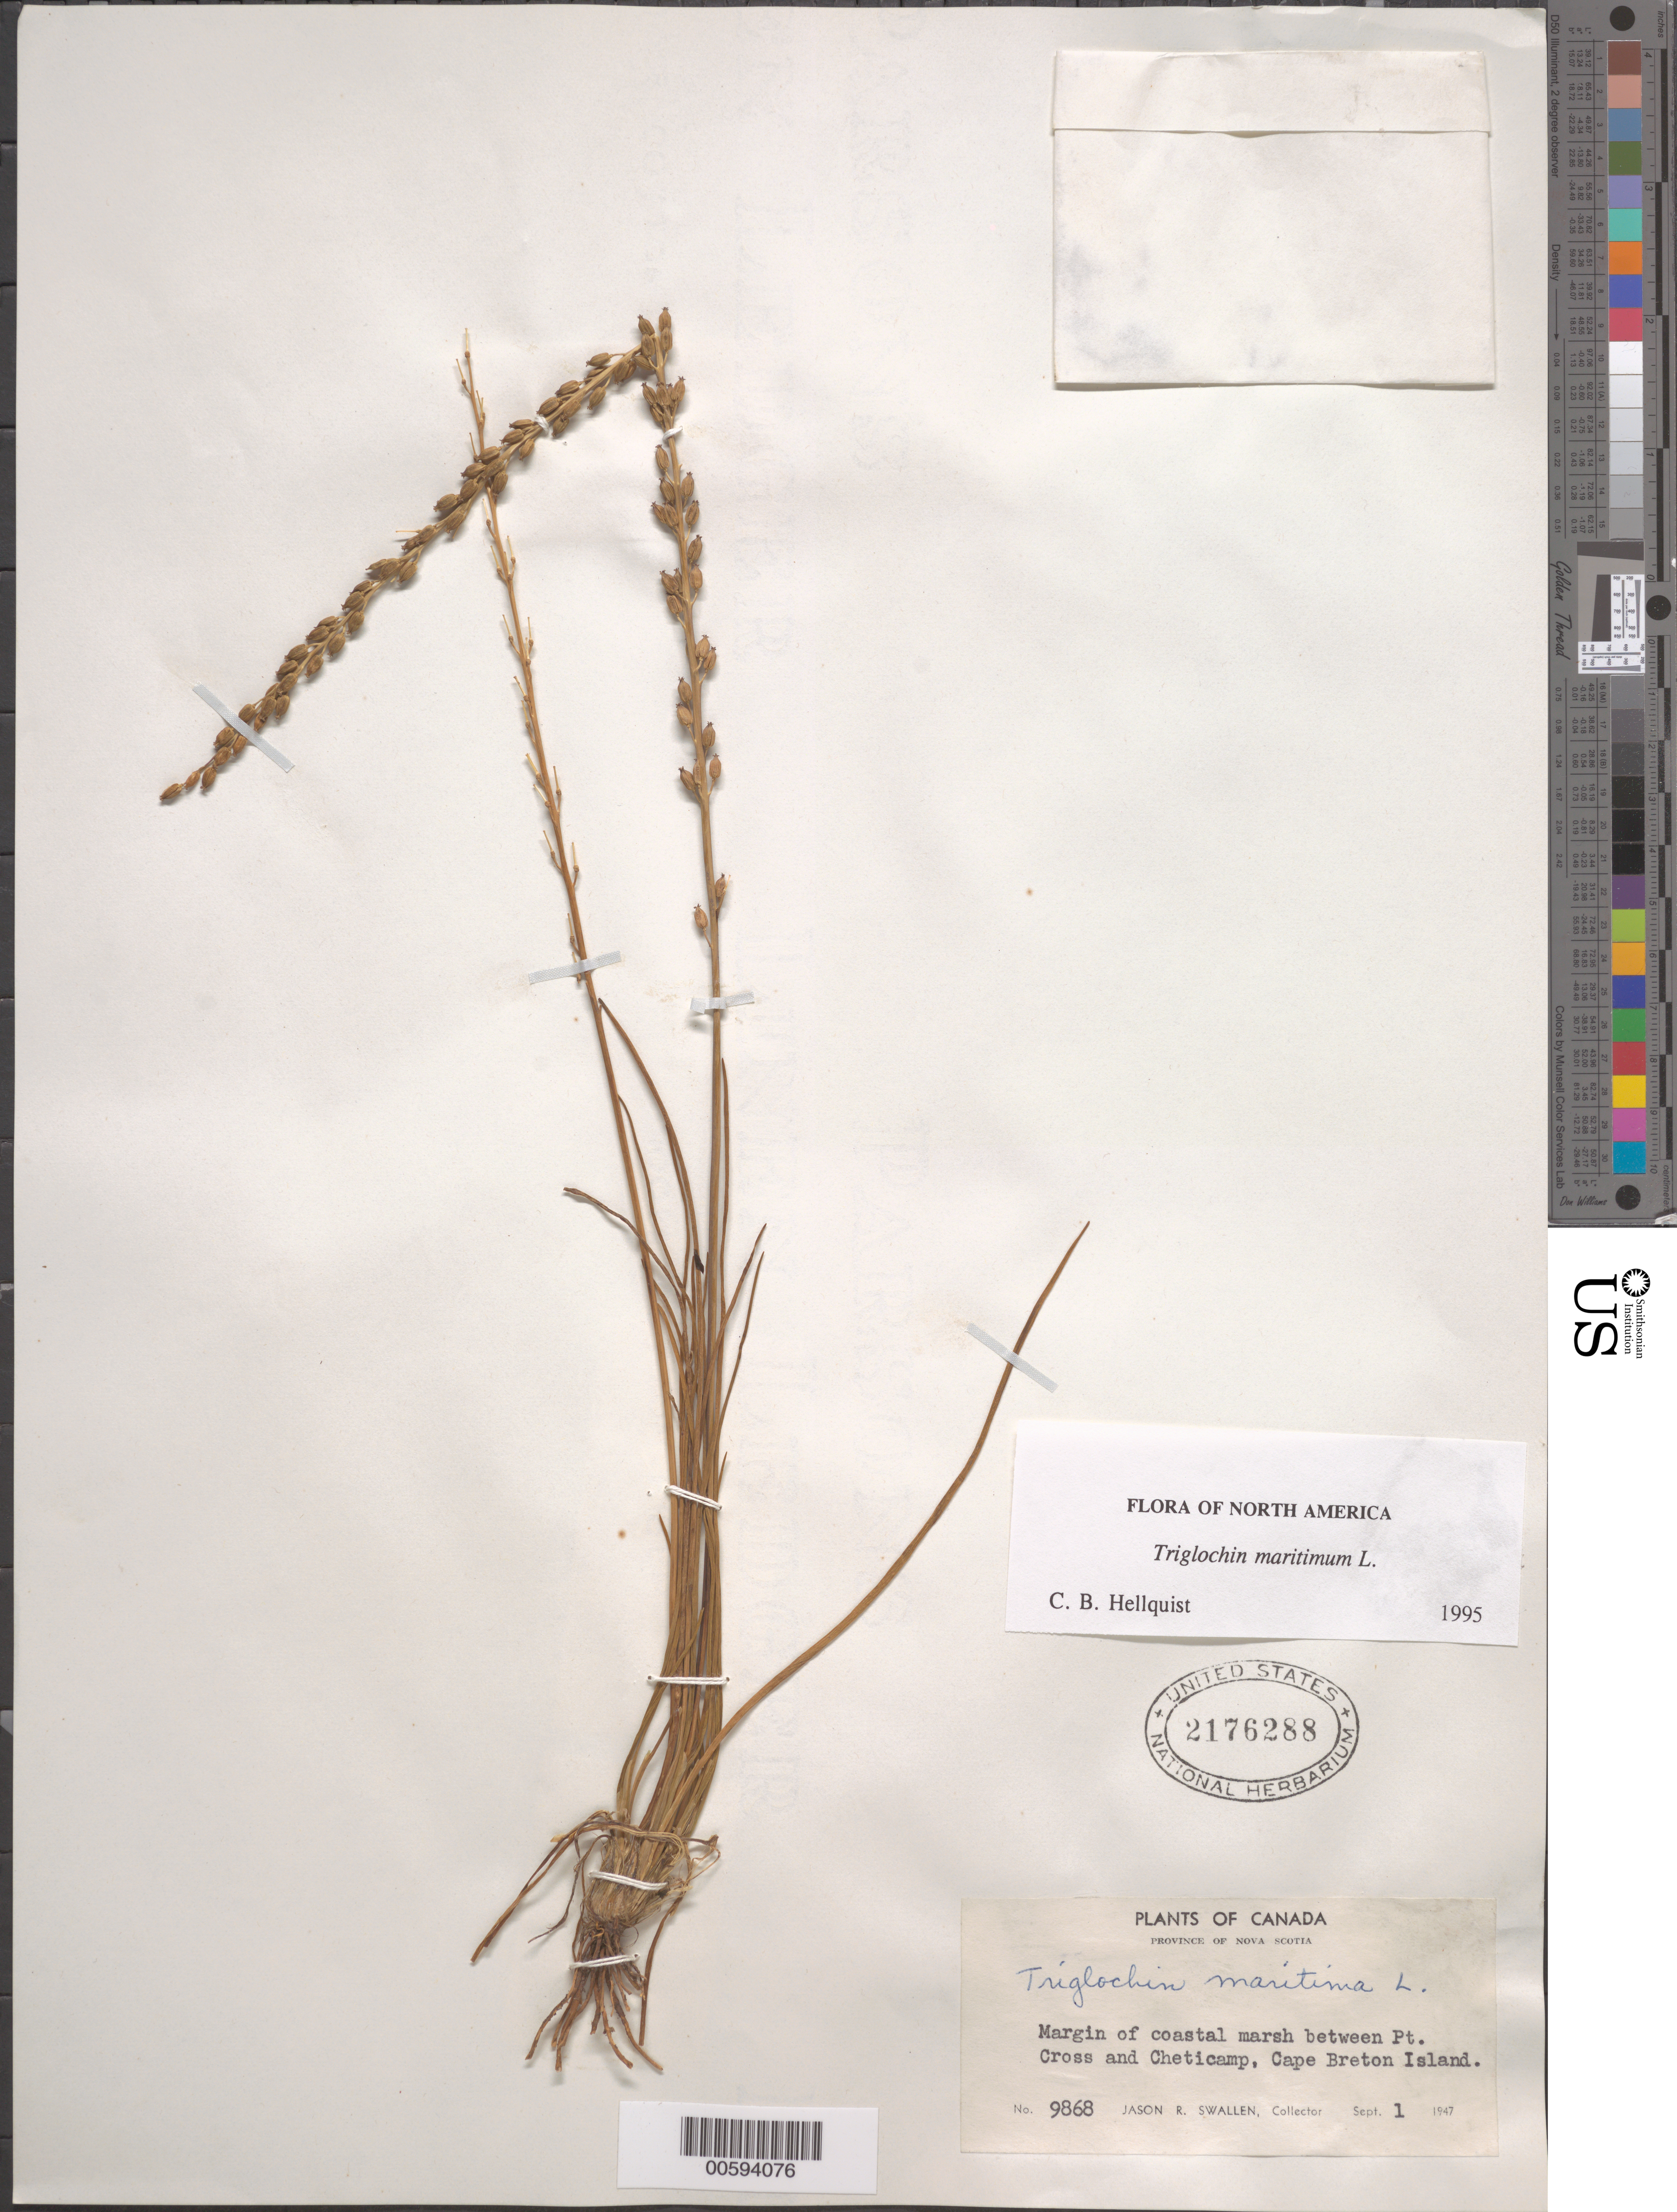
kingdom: Plantae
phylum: Tracheophyta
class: Liliopsida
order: Alismatales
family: Juncaginaceae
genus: Triglochin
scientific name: Triglochin maritima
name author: L.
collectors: J. R. Swallen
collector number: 9868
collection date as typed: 01 Sep 1947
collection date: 1947-09-01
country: Canada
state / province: Nova Scotia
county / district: Cape Breton / Inverness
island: Cape Breton Island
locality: Between Pt. Cross and Cheticamp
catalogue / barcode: US 2176288